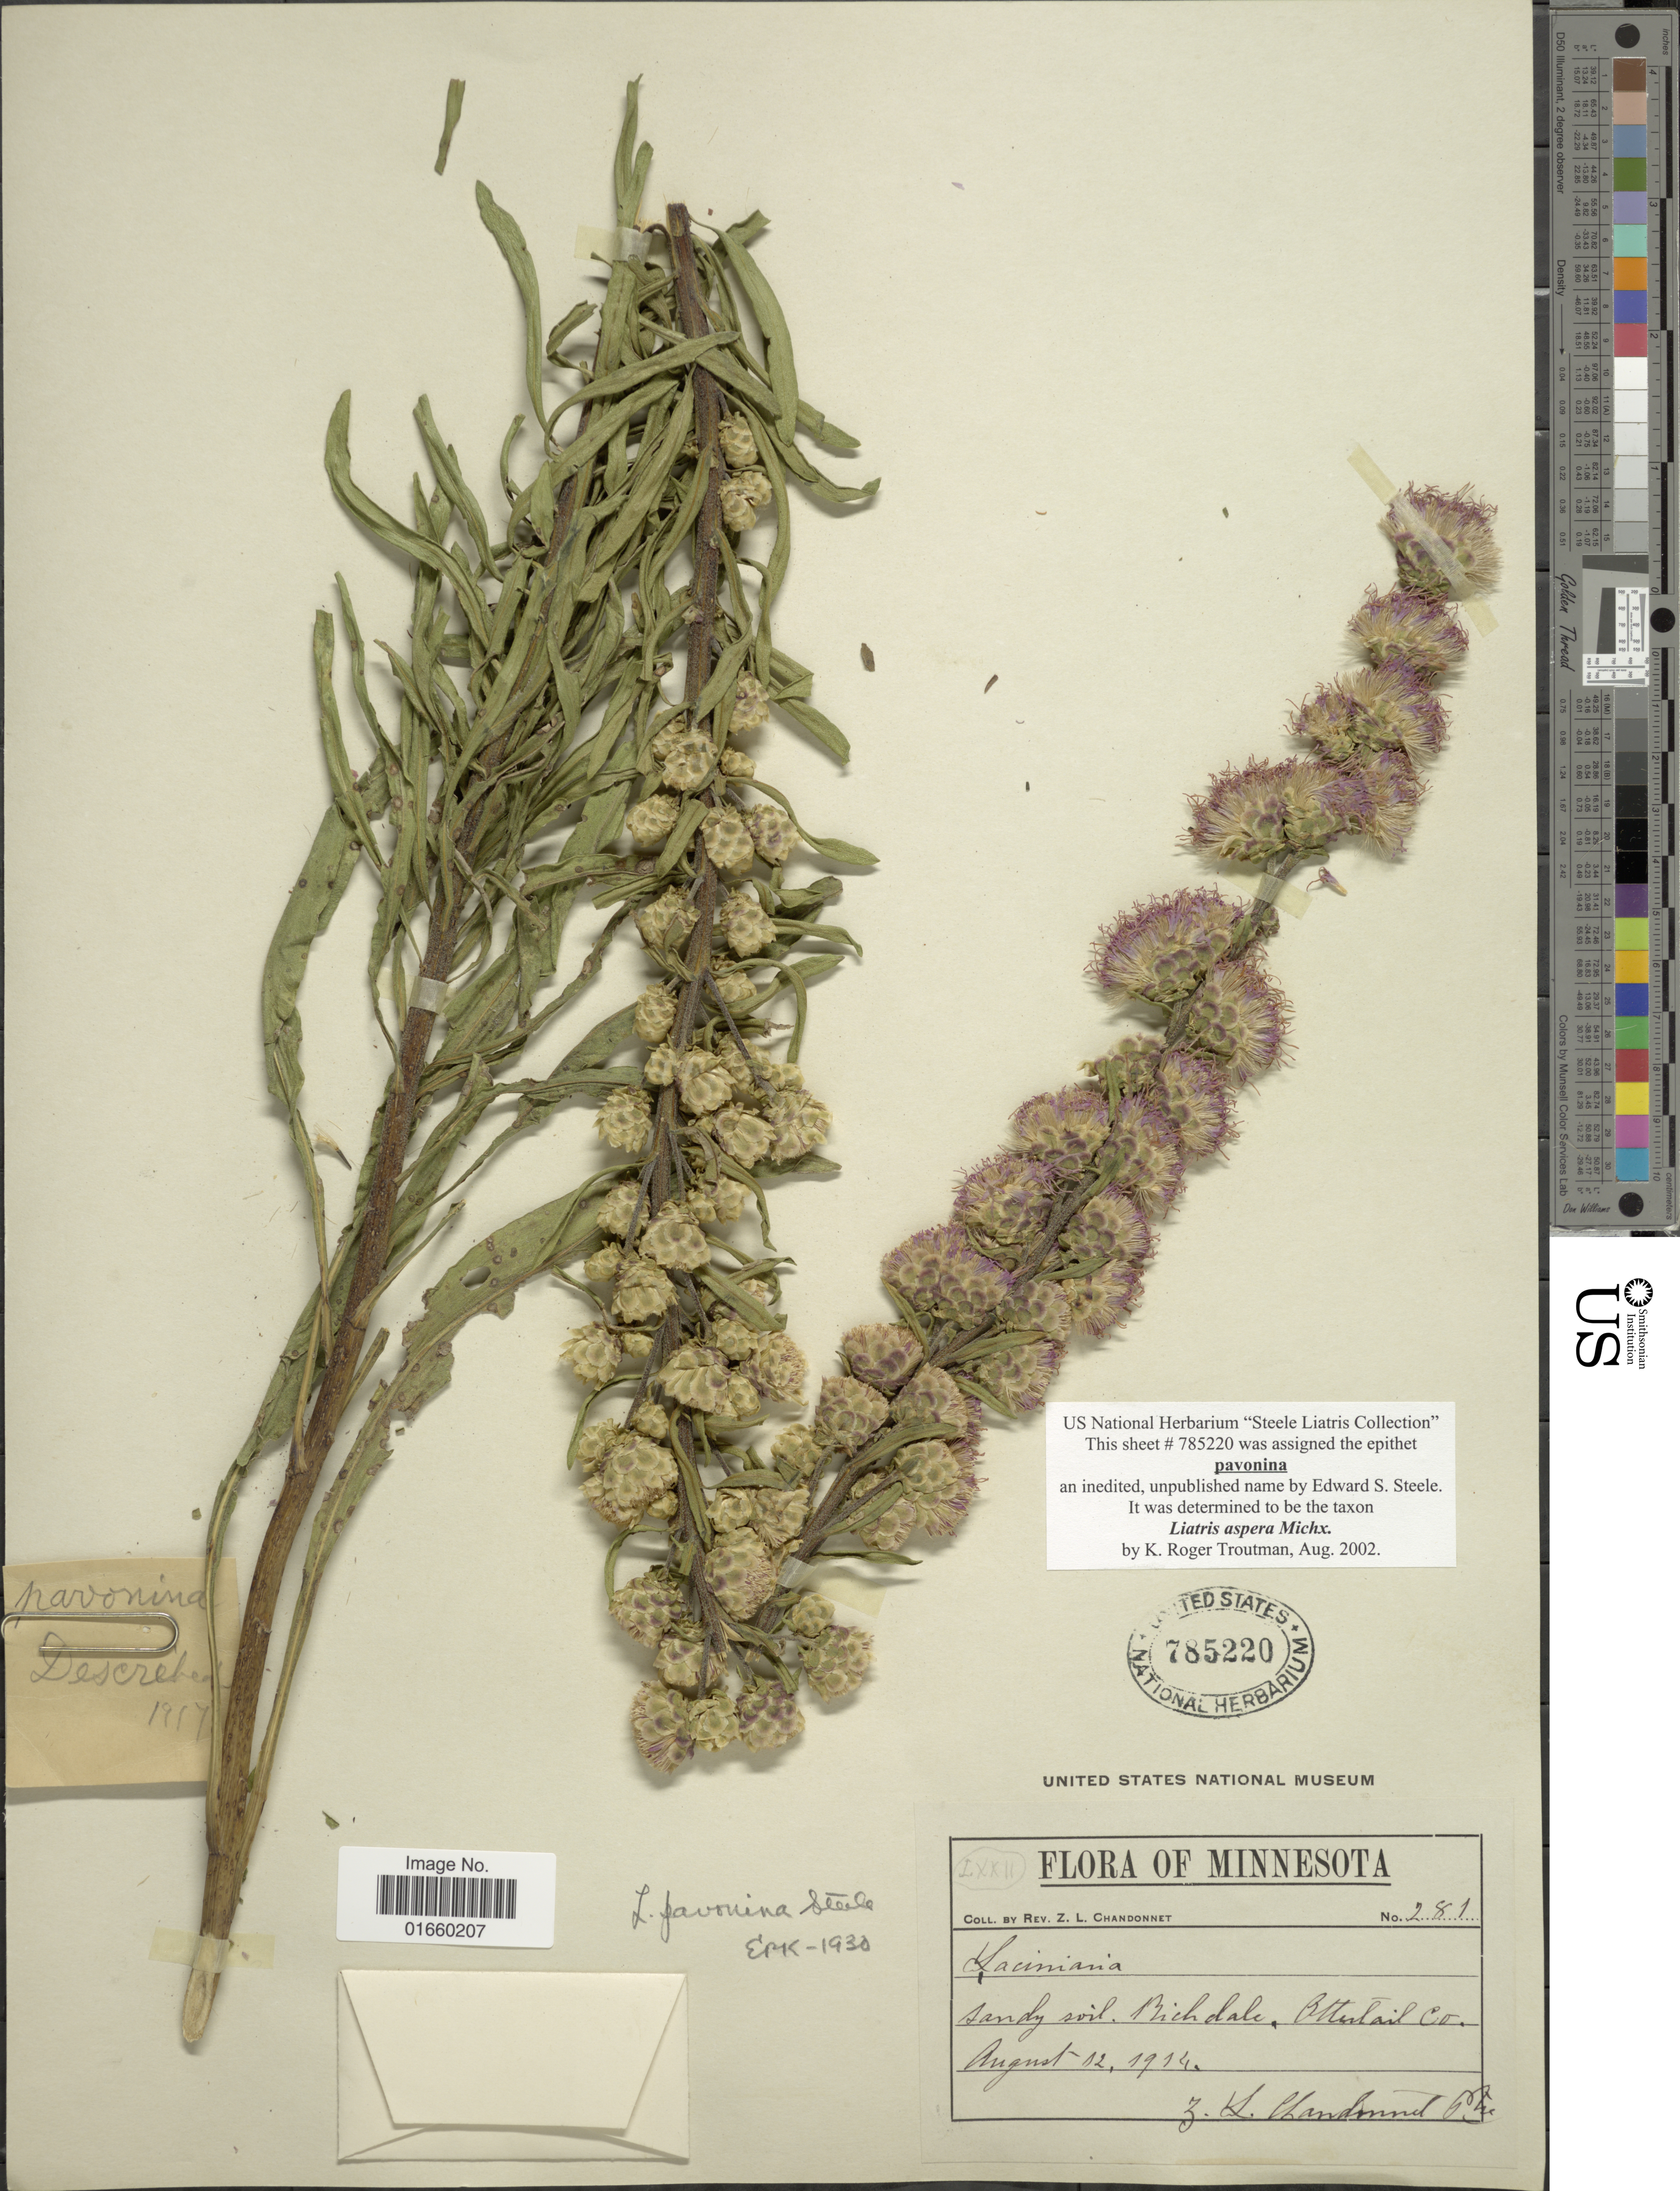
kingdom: Plantae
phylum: Tracheophyta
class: Magnoliopsida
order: Asterales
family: Asteraceae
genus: Liatris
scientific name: Liatris aspera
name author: Michx.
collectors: Z. Chandonnet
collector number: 281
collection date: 1914-08-12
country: United States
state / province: Minnesota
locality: Sandy soil, Richdale, Otter tail Co.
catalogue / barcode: US 785220